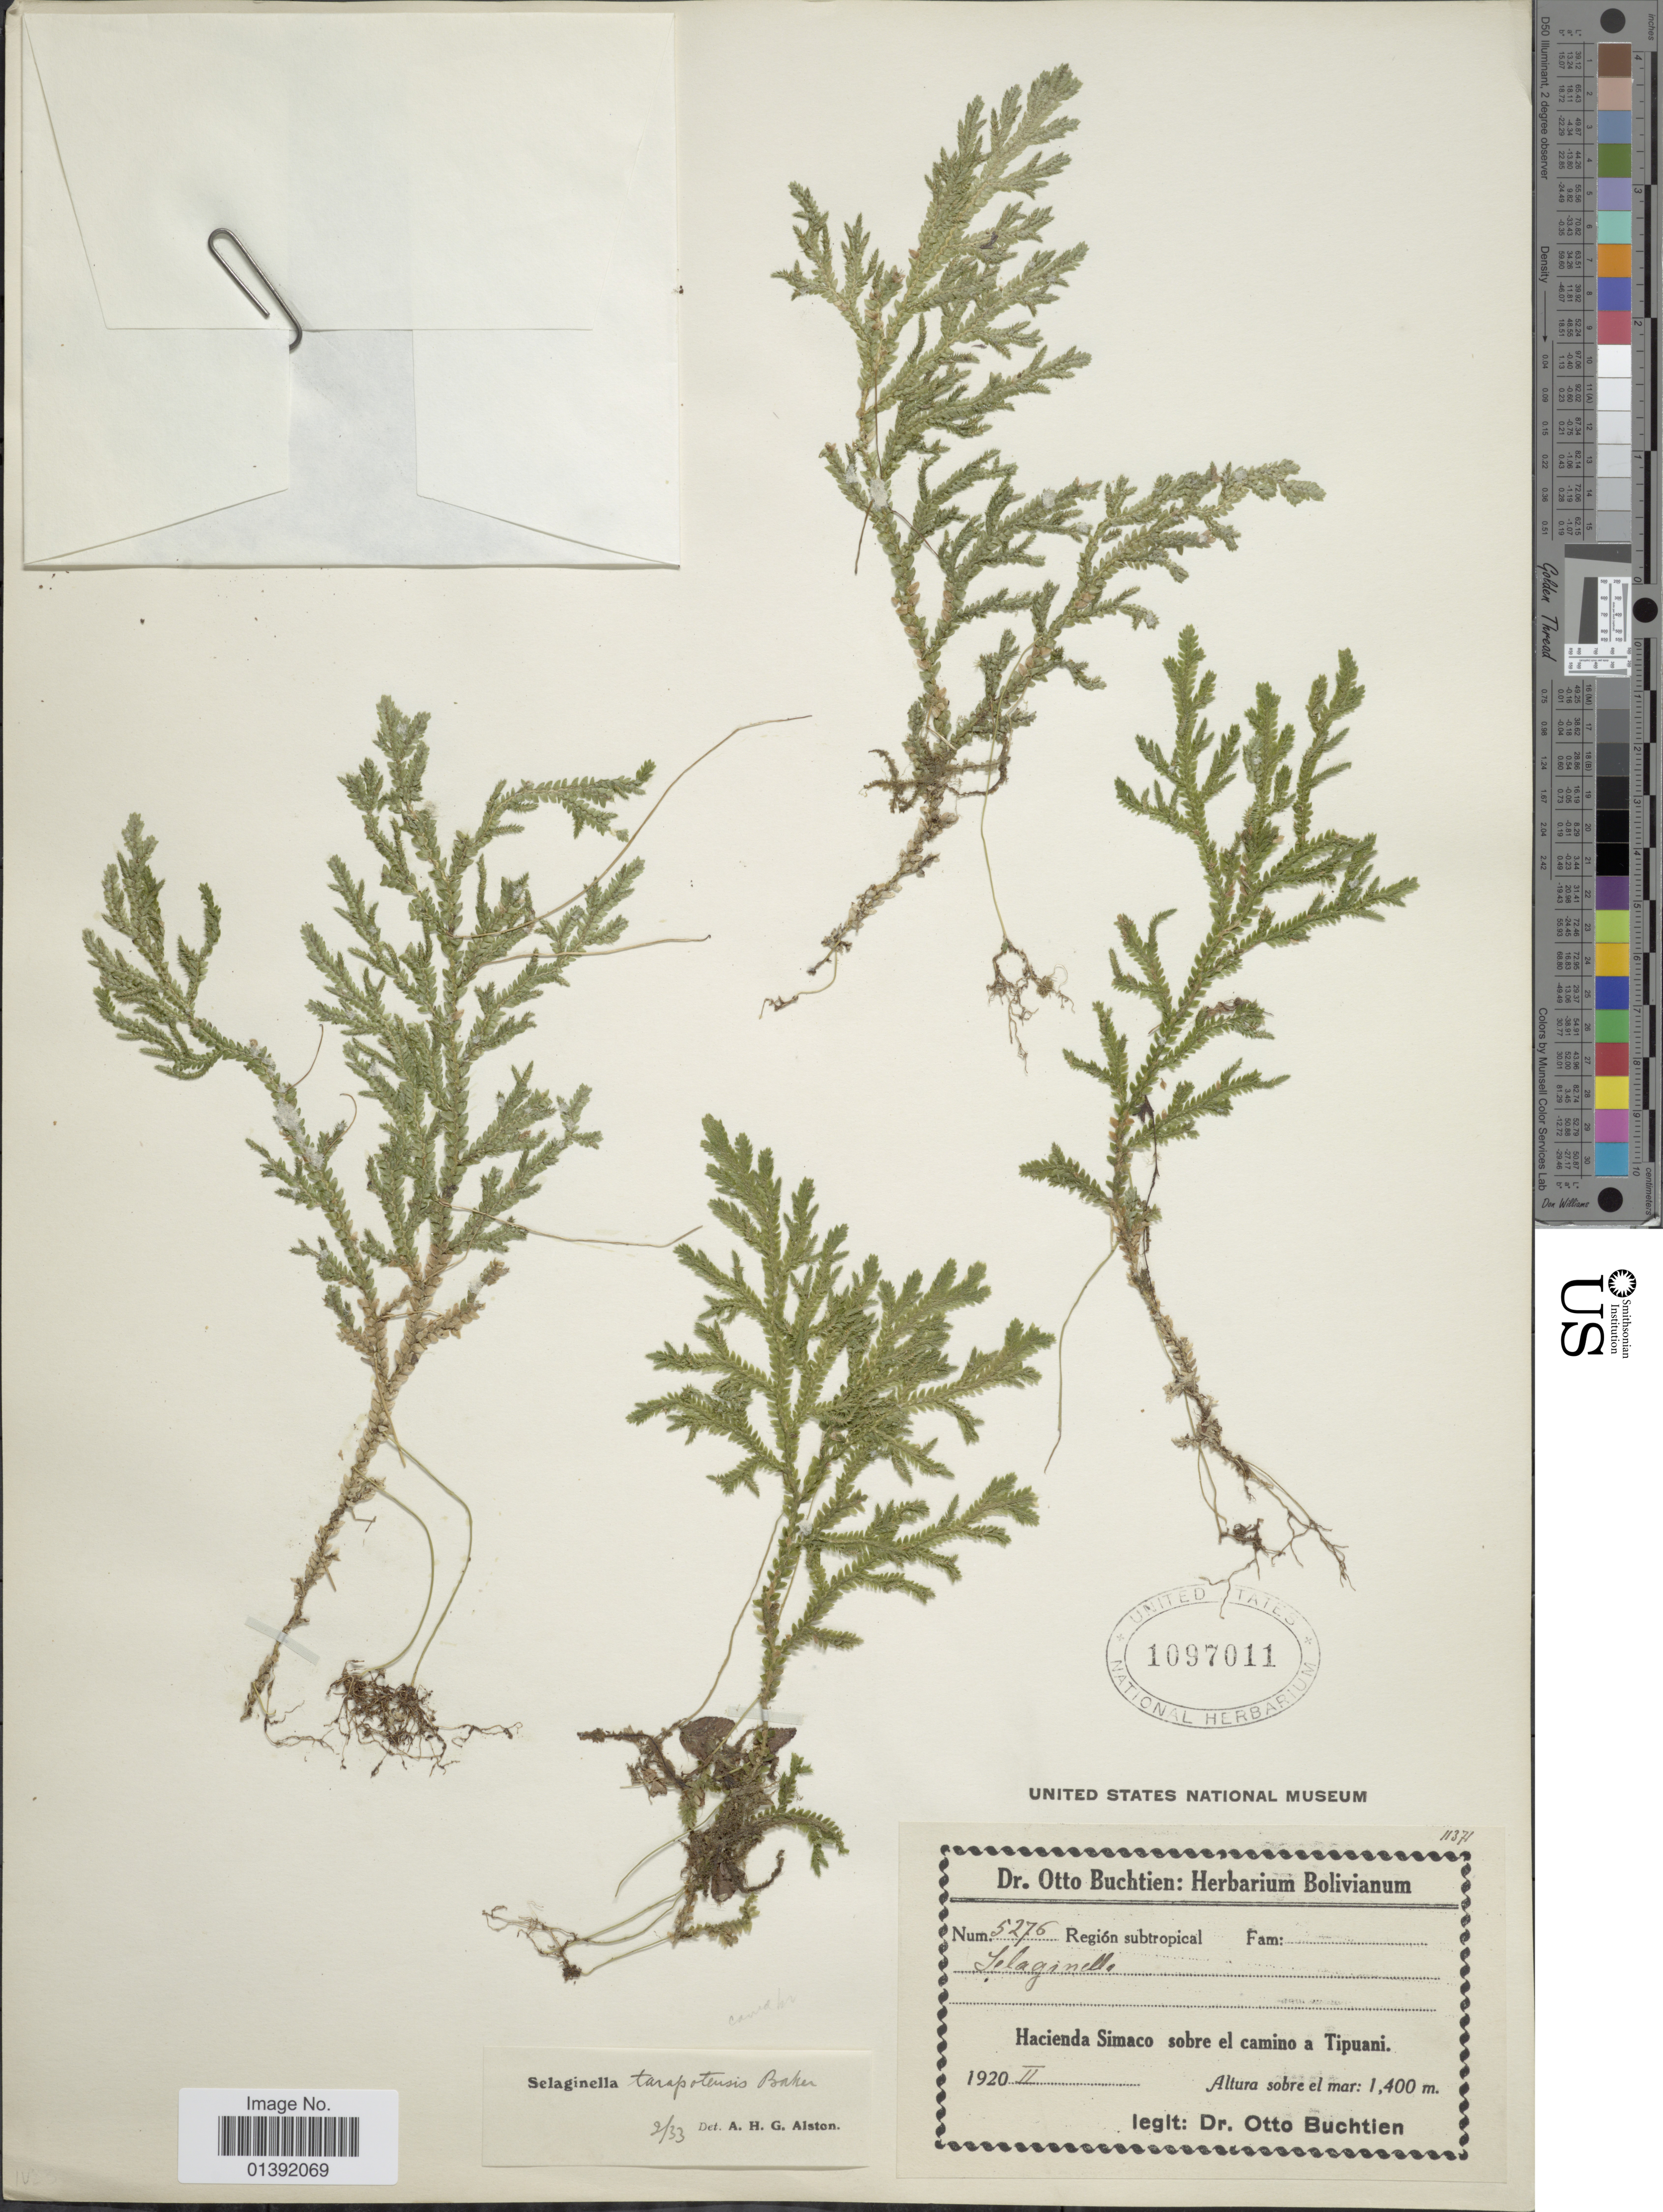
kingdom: Plantae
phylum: Tracheophyta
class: Lycopodiopsida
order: Selaginellales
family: Selaginellaceae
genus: Selaginella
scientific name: Selaginella tarapotensis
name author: Baker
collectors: O. Buchtien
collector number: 5276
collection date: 1920-02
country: Bolivia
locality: Haciendo Simaco sobre el camino a Tipuani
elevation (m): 1400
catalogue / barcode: US 1097011